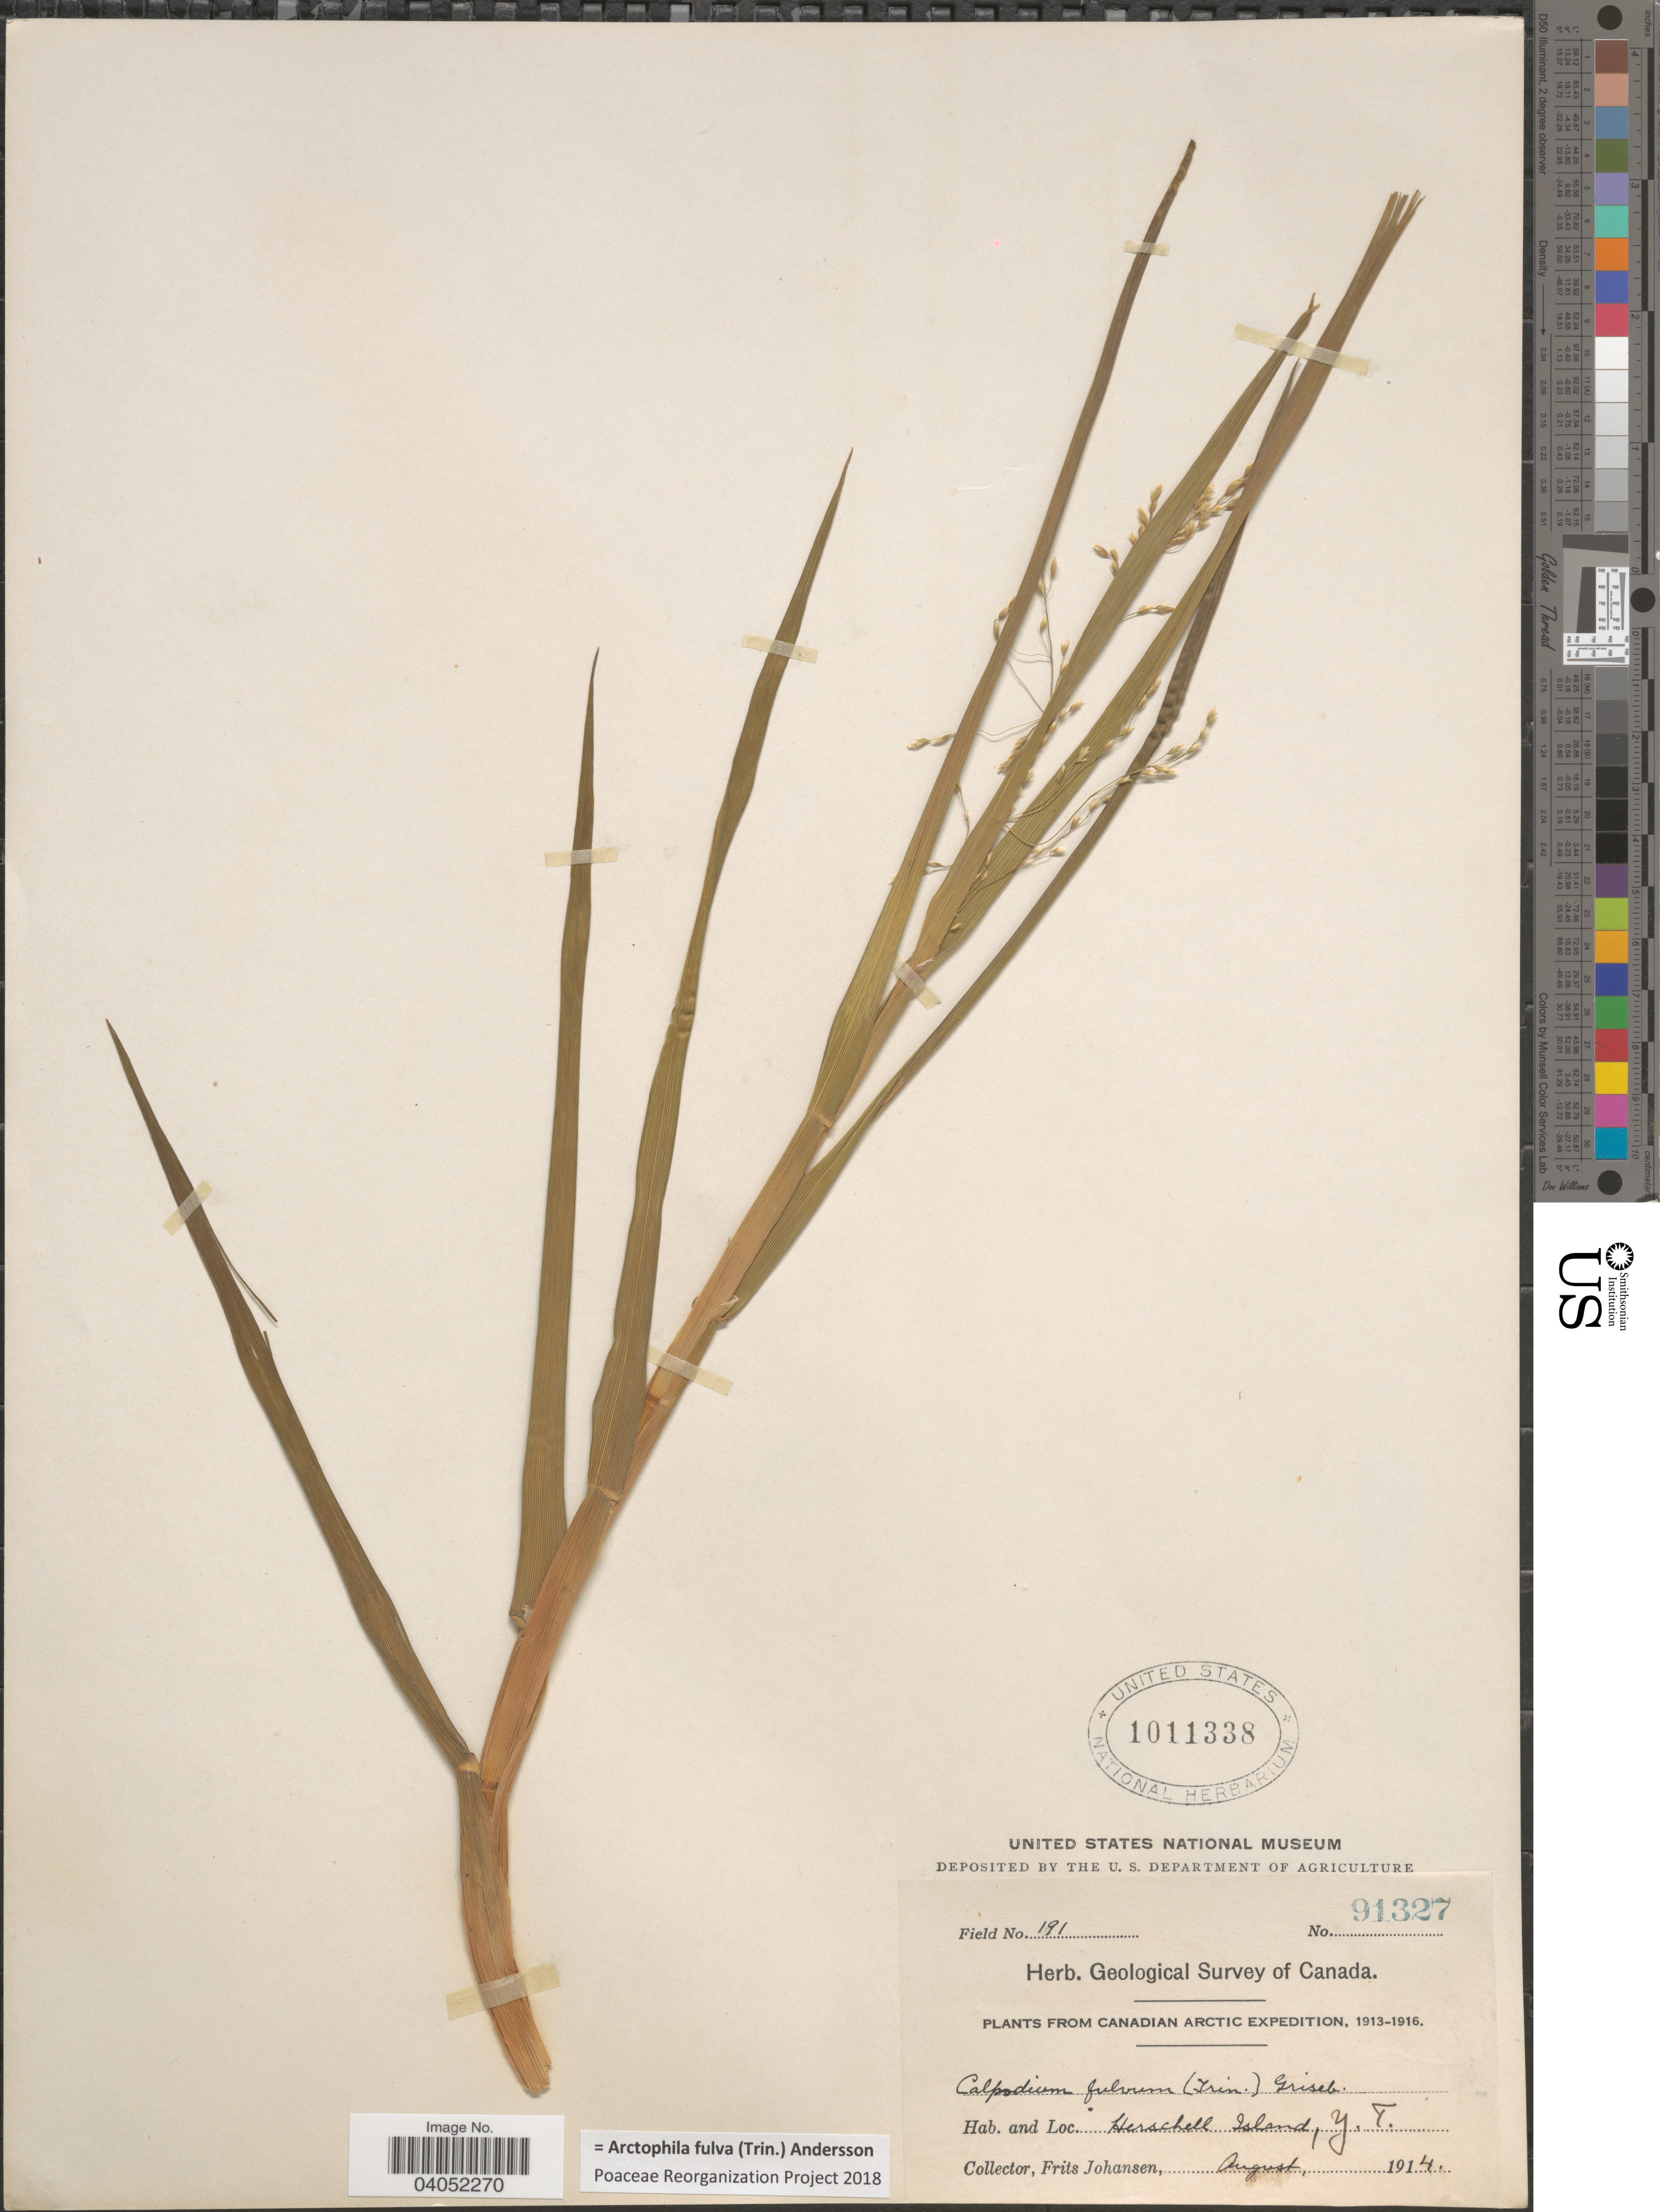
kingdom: Plantae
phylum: Tracheophyta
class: Liliopsida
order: Poales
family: Poaceae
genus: Arctophila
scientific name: Arctophila fulva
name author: (Trin.) Andersson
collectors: F. Johansen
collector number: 91327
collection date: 1914-08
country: Canada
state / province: Yukon Territory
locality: Herschell Island, Y.T.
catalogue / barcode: US 1011338